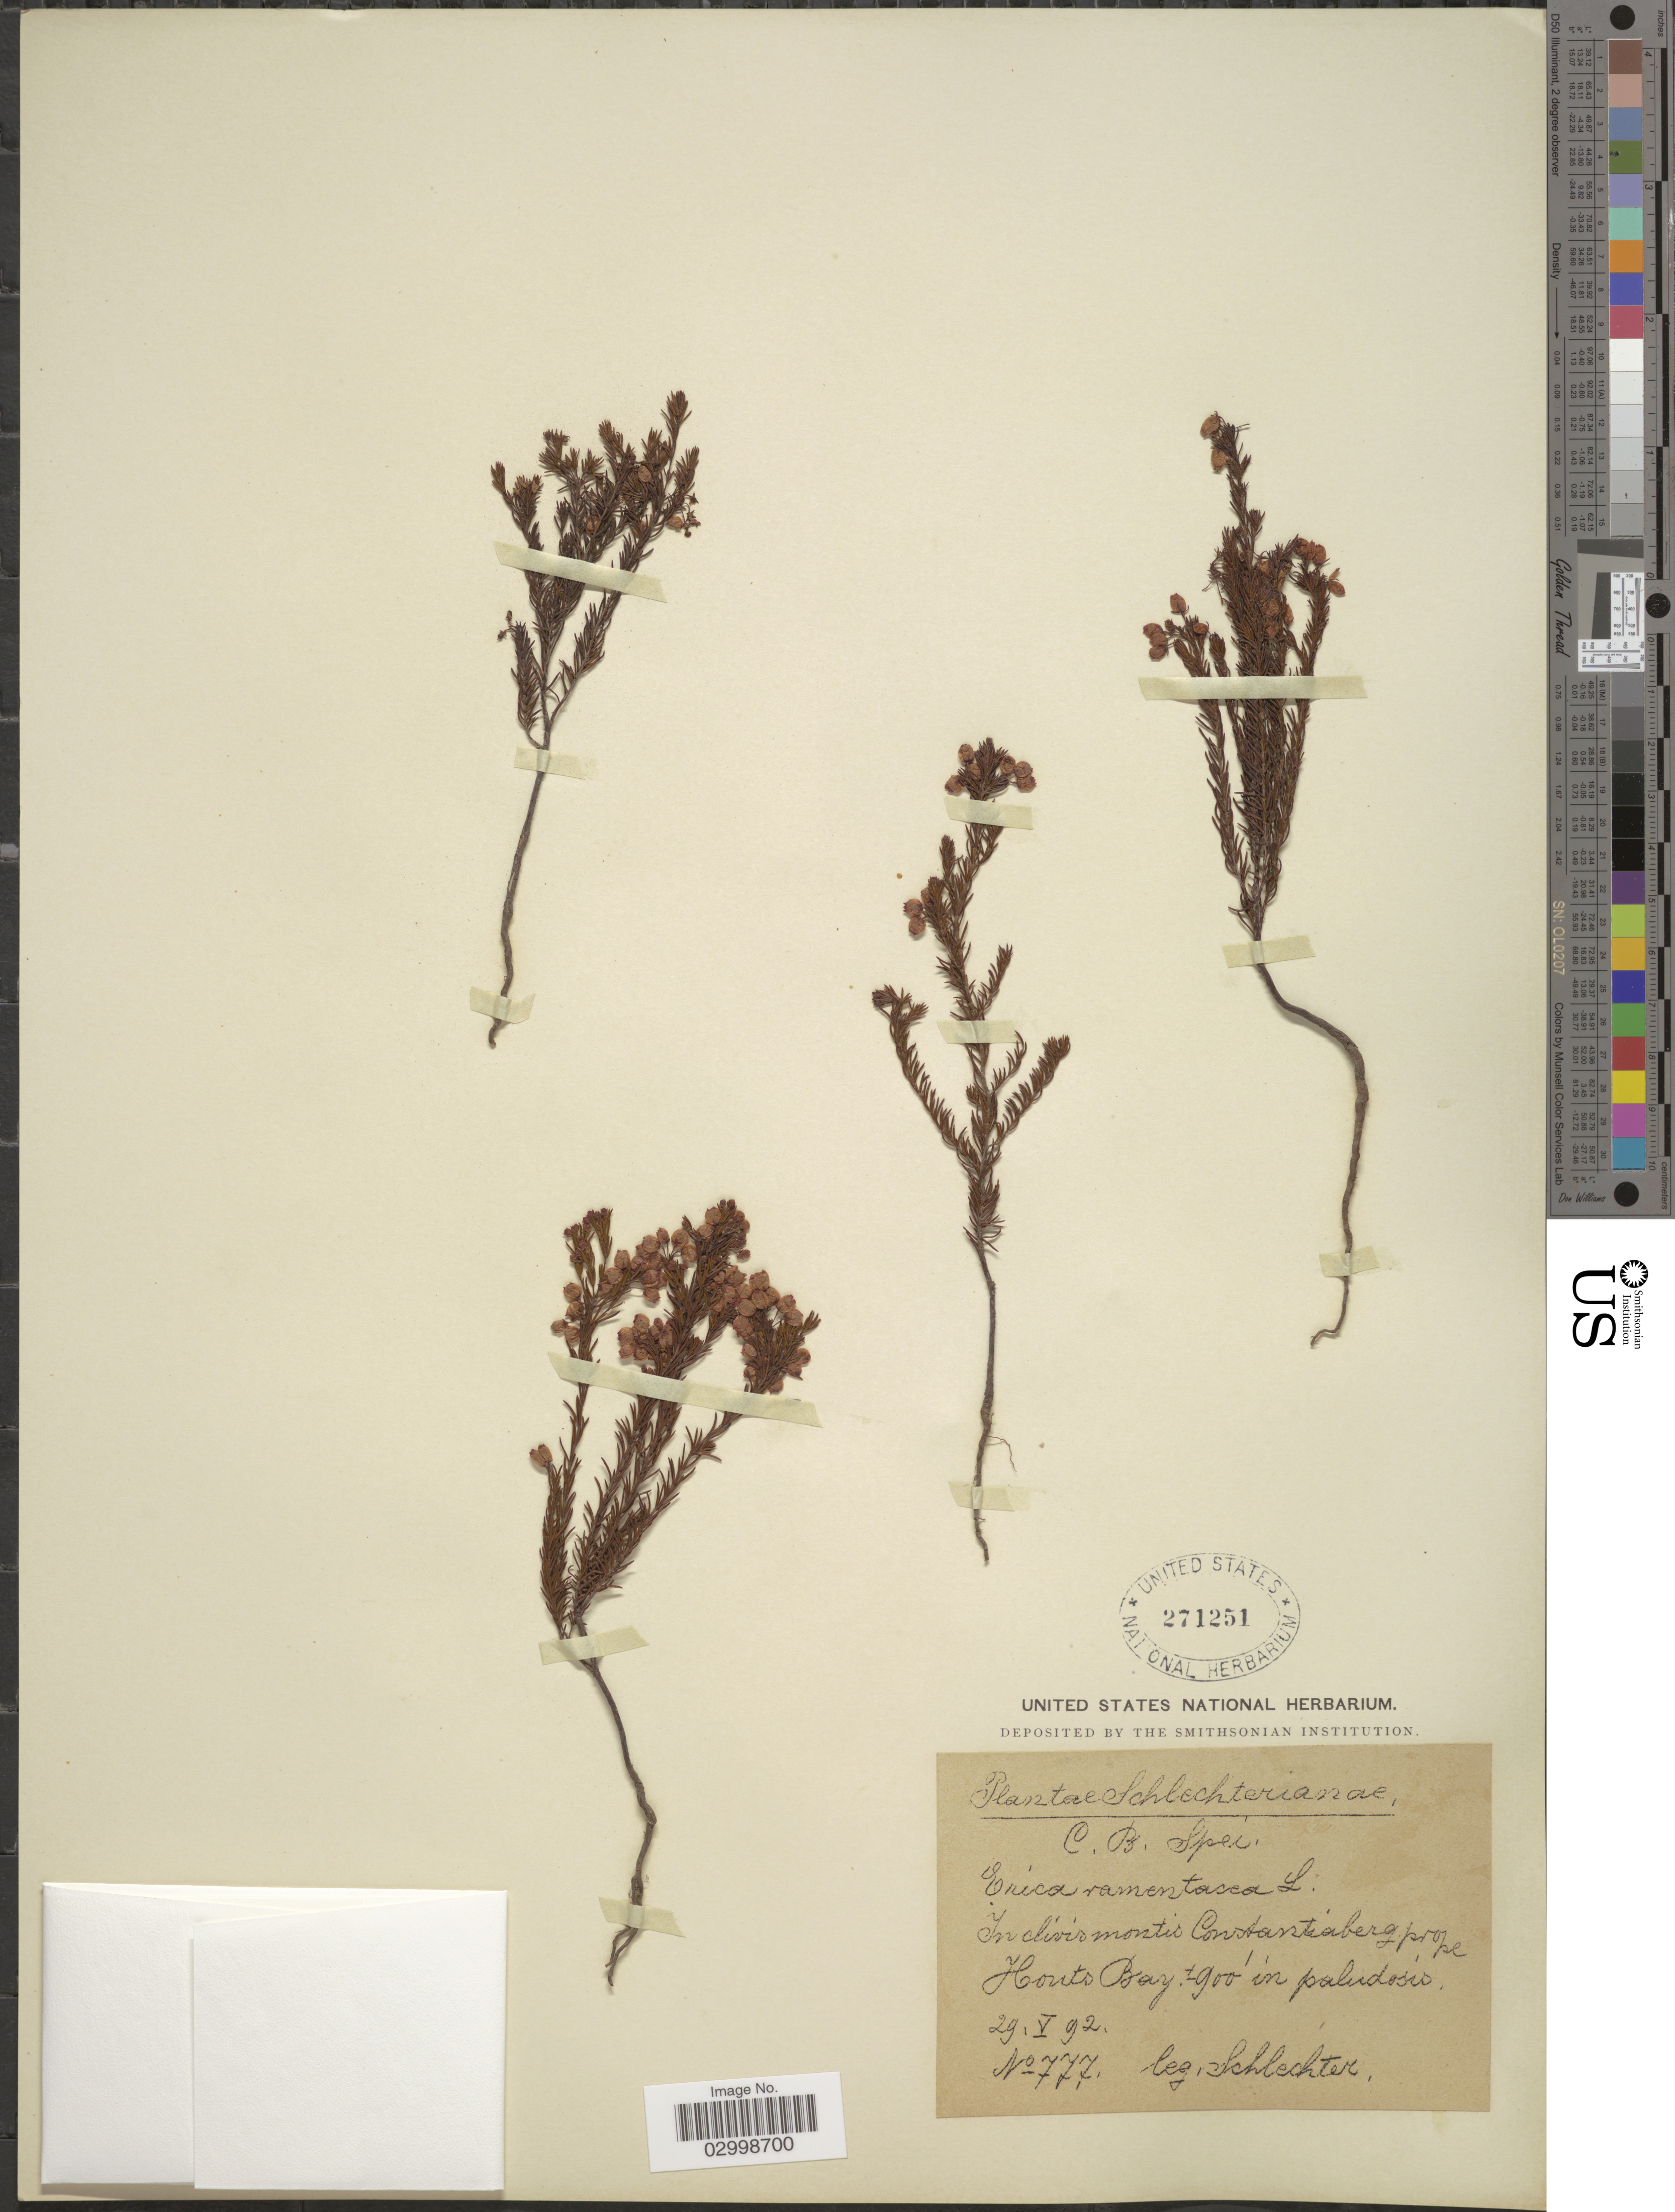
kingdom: Plantae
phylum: Tracheophyta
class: Magnoliopsida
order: Ericales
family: Ericaceae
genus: Erica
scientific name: Erica ramentacea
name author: L.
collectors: Schlechter, --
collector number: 777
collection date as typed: Transcribed d/m/y: 29/5/92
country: South Africa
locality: C. B. Spei. In clivis Constantia berg prope Houts Bay.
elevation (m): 274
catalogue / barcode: US 271251